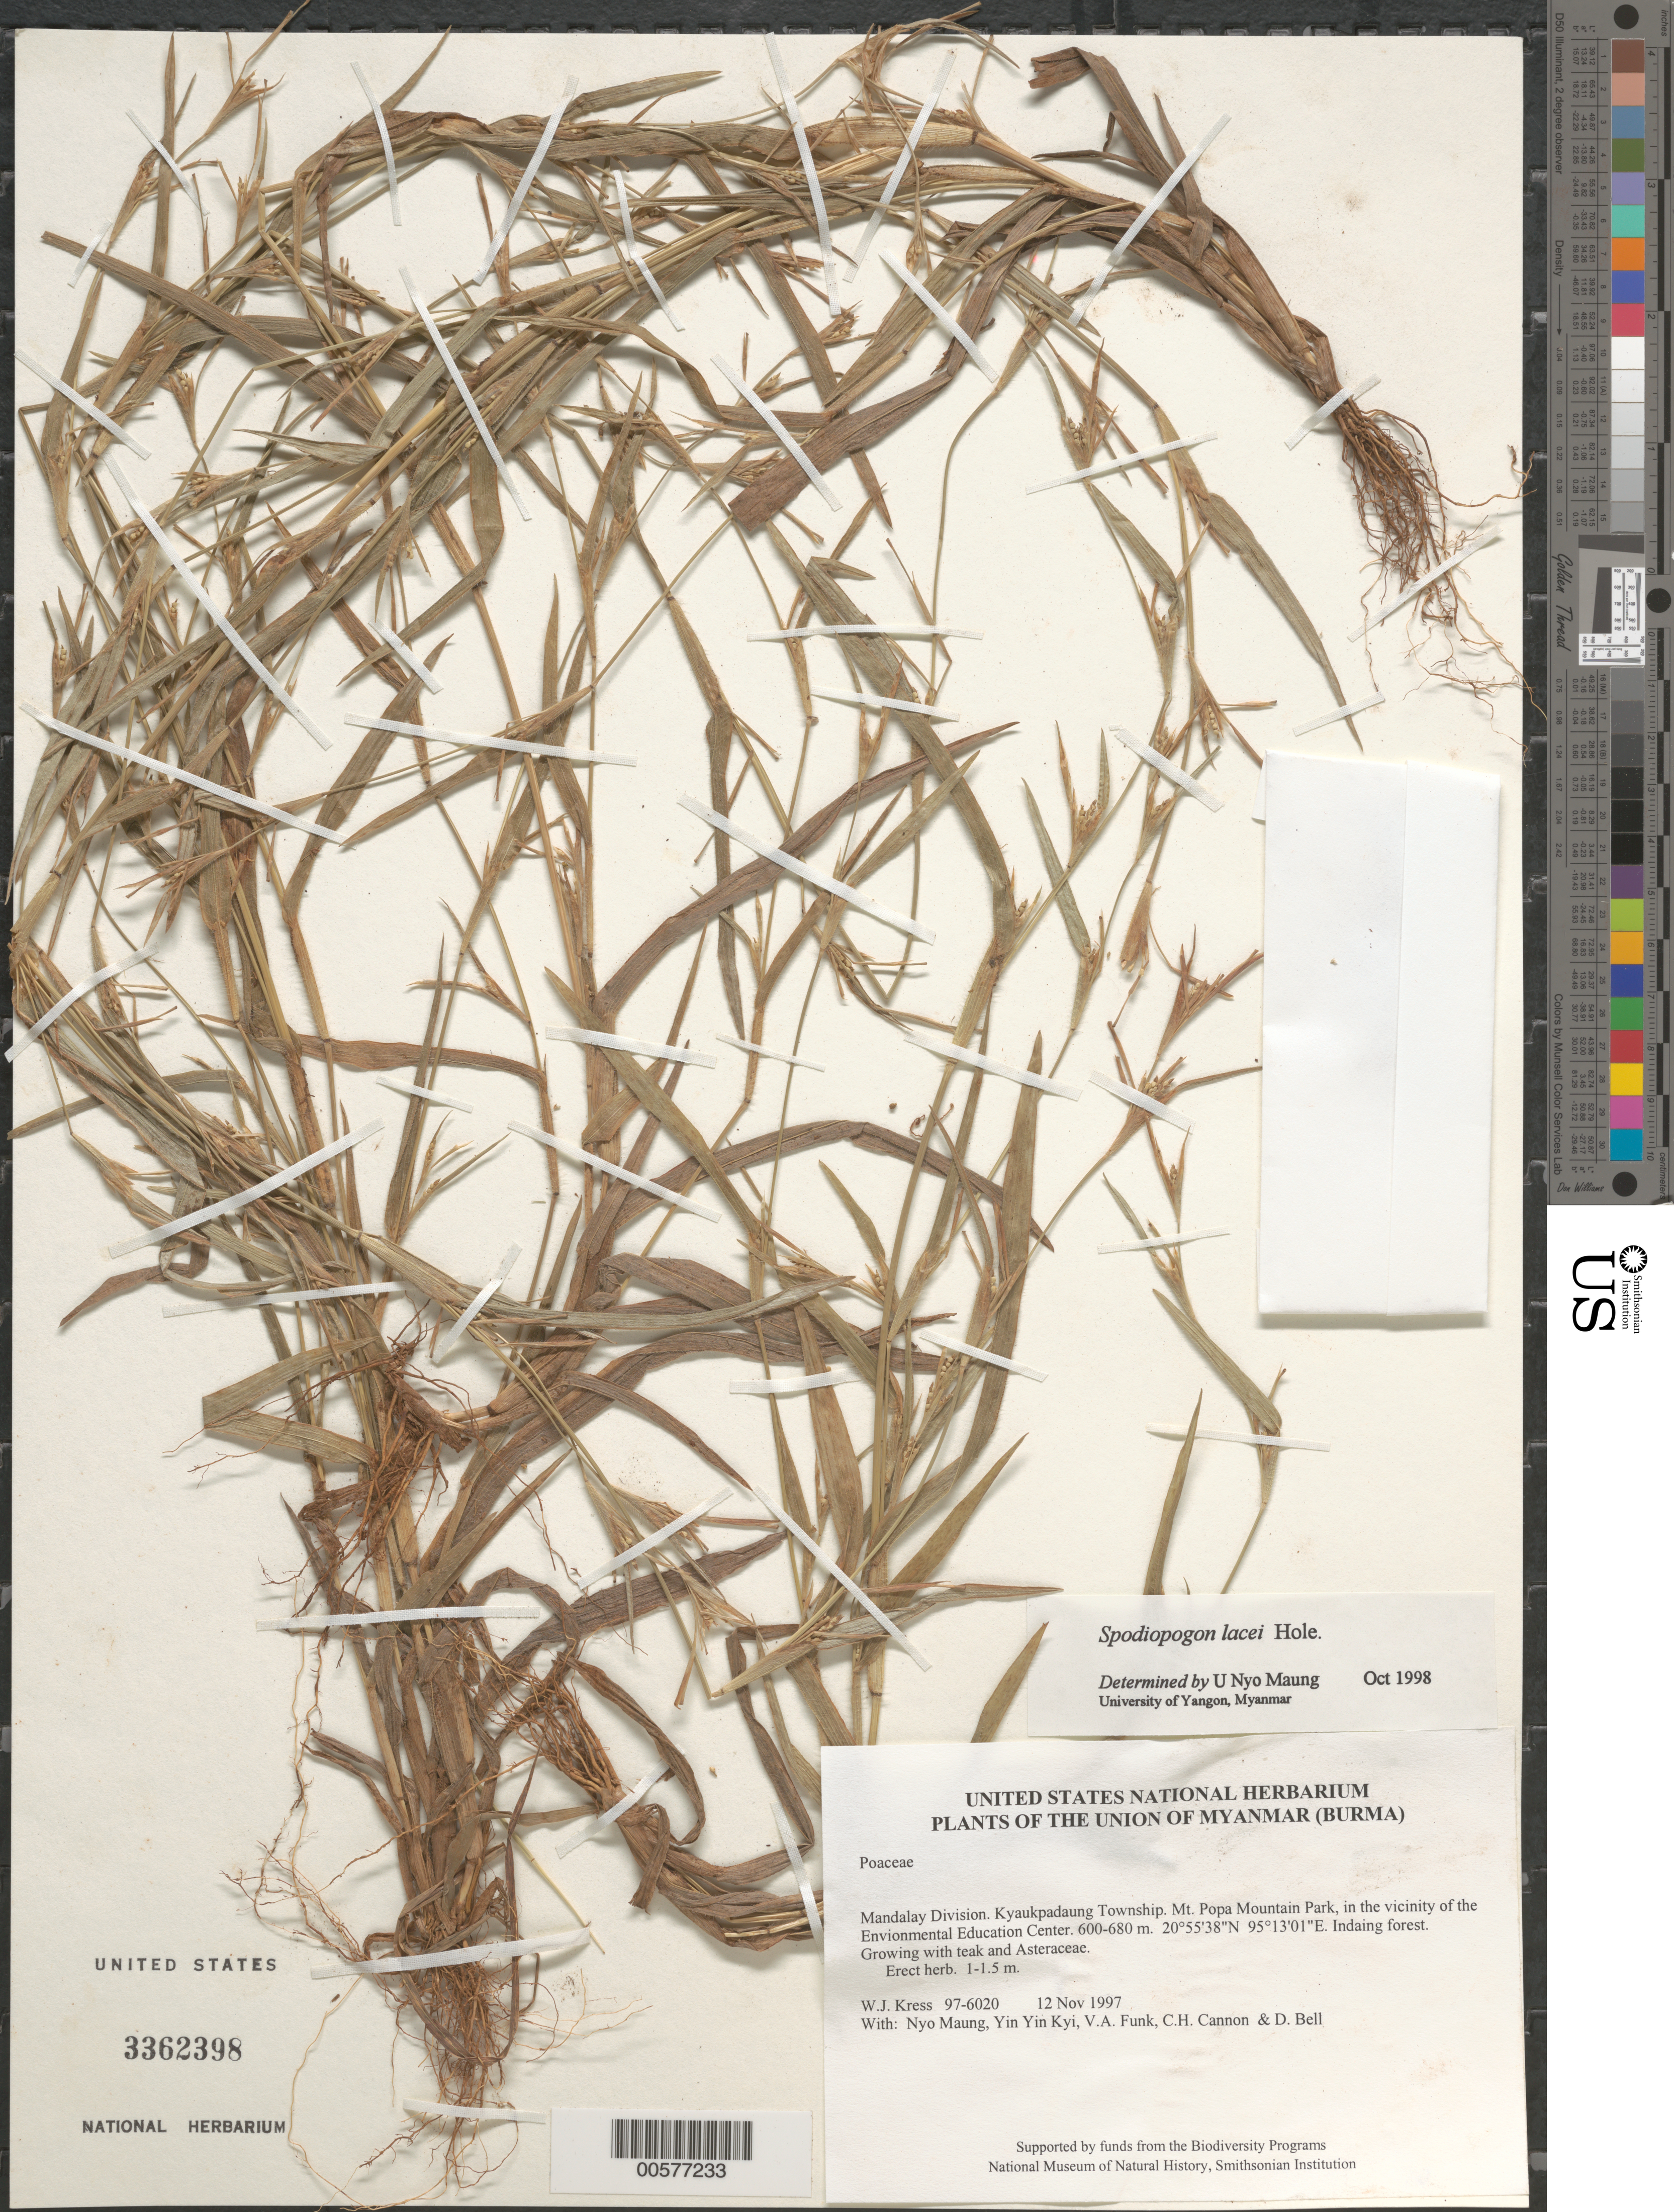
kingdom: Plantae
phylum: Tracheophyta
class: Liliopsida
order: Poales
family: Poaceae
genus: Spodiopogon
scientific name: Spodiopogon lacei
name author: Hole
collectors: W. J. Kress, U Nyo Maung, Yin Yin Kyi, V. Funk, C. H. Cannon & D. A. Bell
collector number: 97-6020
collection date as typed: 12 Nov 1997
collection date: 1997-11-12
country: Myanmar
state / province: Mandalay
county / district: Kyaukpadaung Township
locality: Mt. Popa Mountain Park, in the vicinity of the Envionmental Education Center.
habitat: Indaing forest. Growing with teak and Asteraceae.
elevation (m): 600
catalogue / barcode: US 3362398